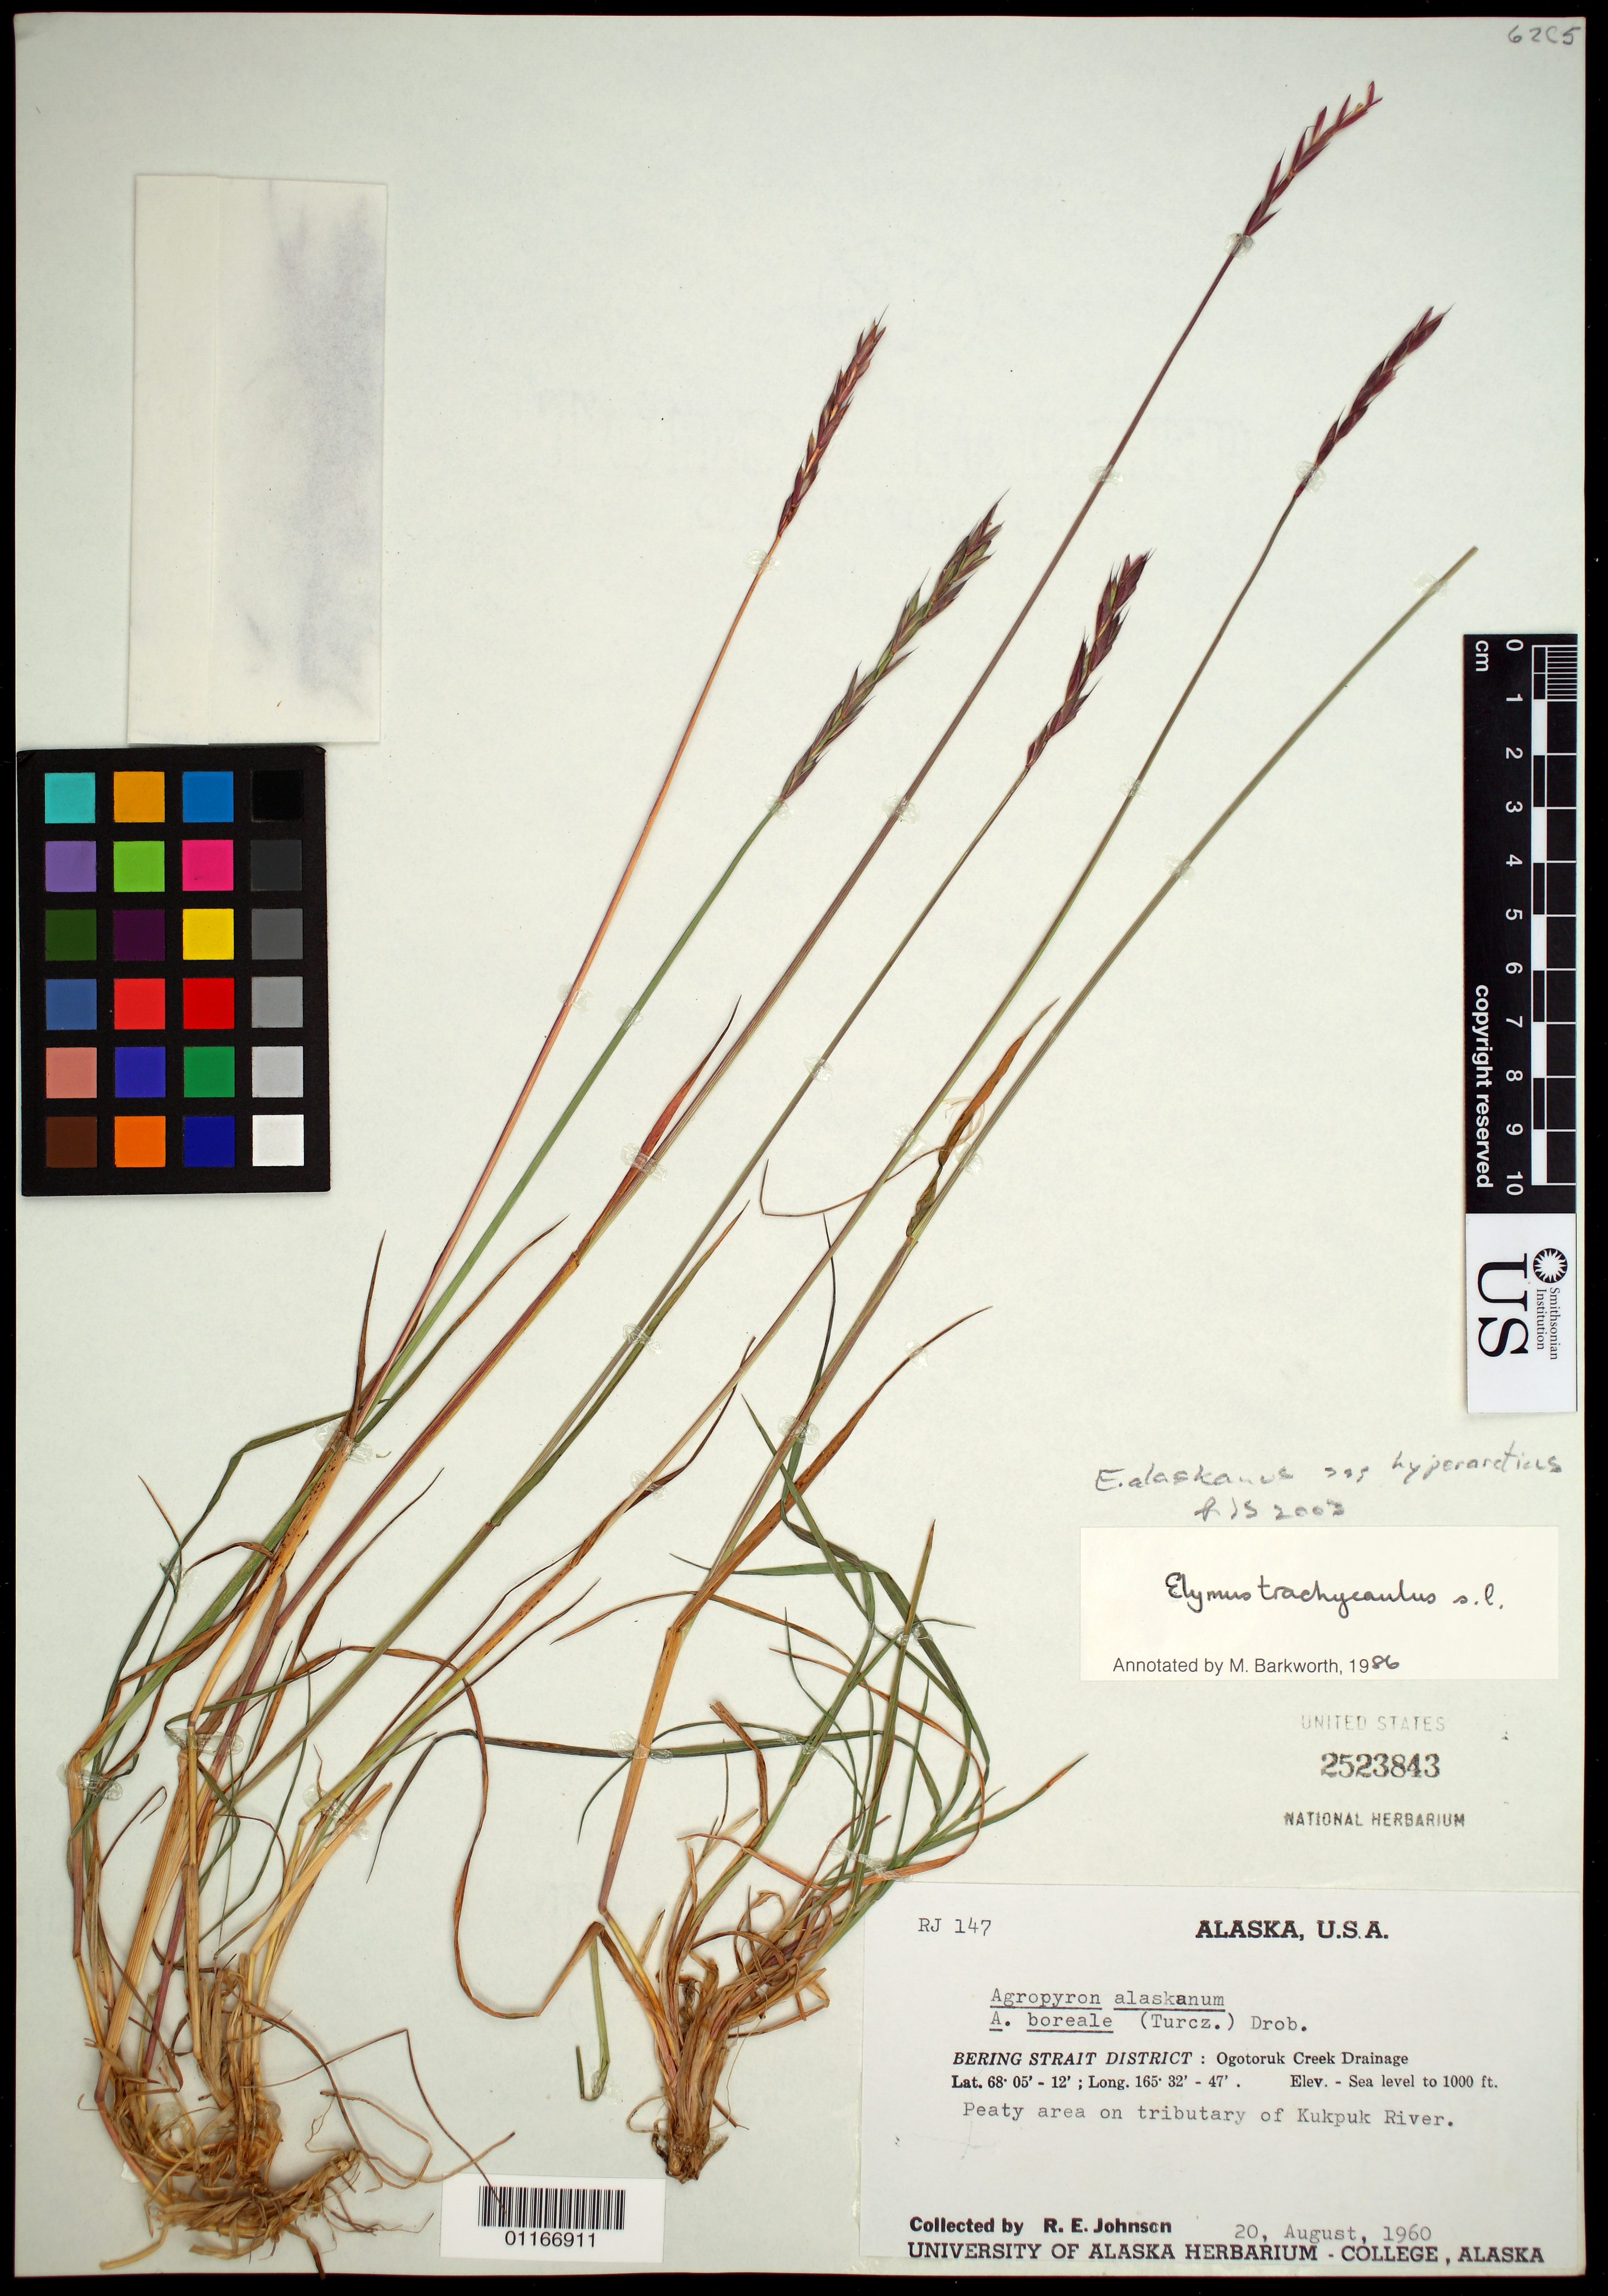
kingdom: Plantae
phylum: Tracheophyta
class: Liliopsida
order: Poales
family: Poaceae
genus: Elymus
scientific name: Elymus alaskanus subsp. hyerarcticus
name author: (Polunin) Á. Löve & D. Löve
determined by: Soreng, Robert J., Research Associate (BOT), Smithsonian Institution - National Museum of Natural History (UNITED STATES)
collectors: R. Johnson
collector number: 147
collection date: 1960-08-20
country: United States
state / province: Alaska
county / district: Bering Strait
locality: Ogotouk Creek Drainage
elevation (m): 305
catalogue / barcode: US 2523843